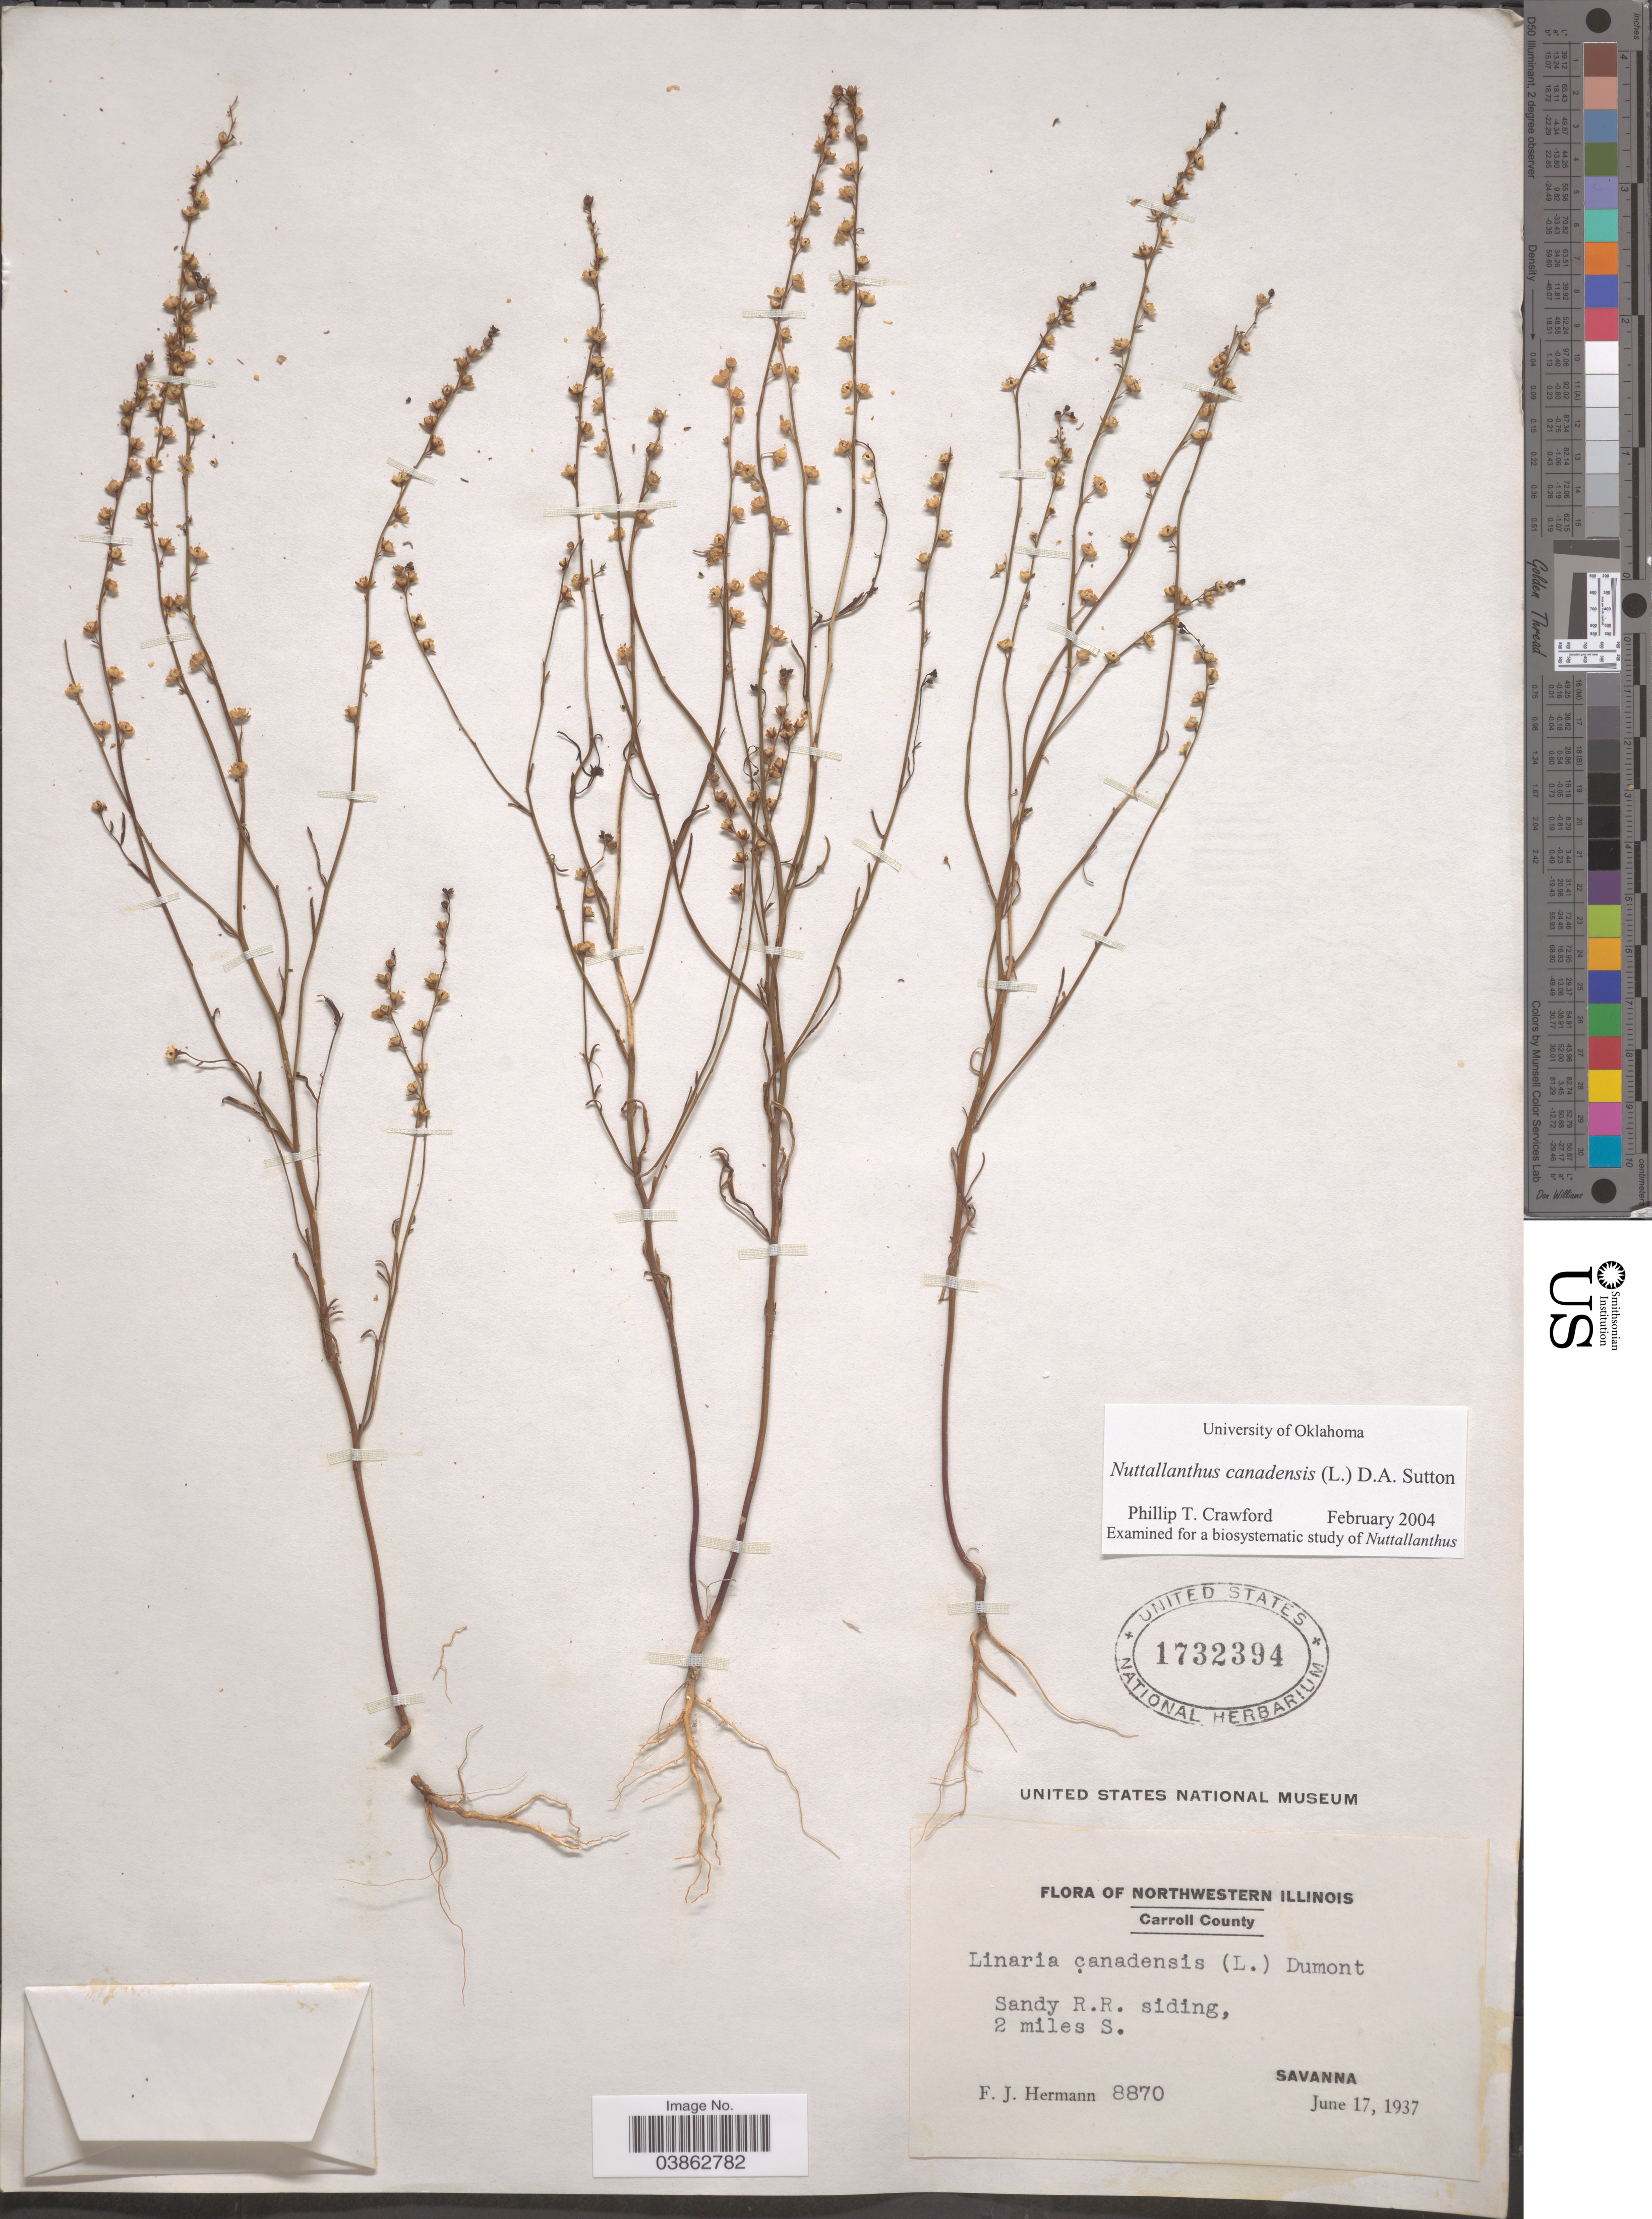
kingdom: Plantae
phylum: Tracheophyta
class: Magnoliopsida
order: Lamiales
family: Plantaginaceae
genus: Linaria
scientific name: Linaria canadensis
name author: (L.) Dum. Cours.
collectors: F. J. Hermann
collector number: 8870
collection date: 1937-06-17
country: United States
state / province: Illinois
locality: Northwestern Illinois. Carroll County. Sandy R.R. siding, 2 miles S. Savanna.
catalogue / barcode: US 1732394